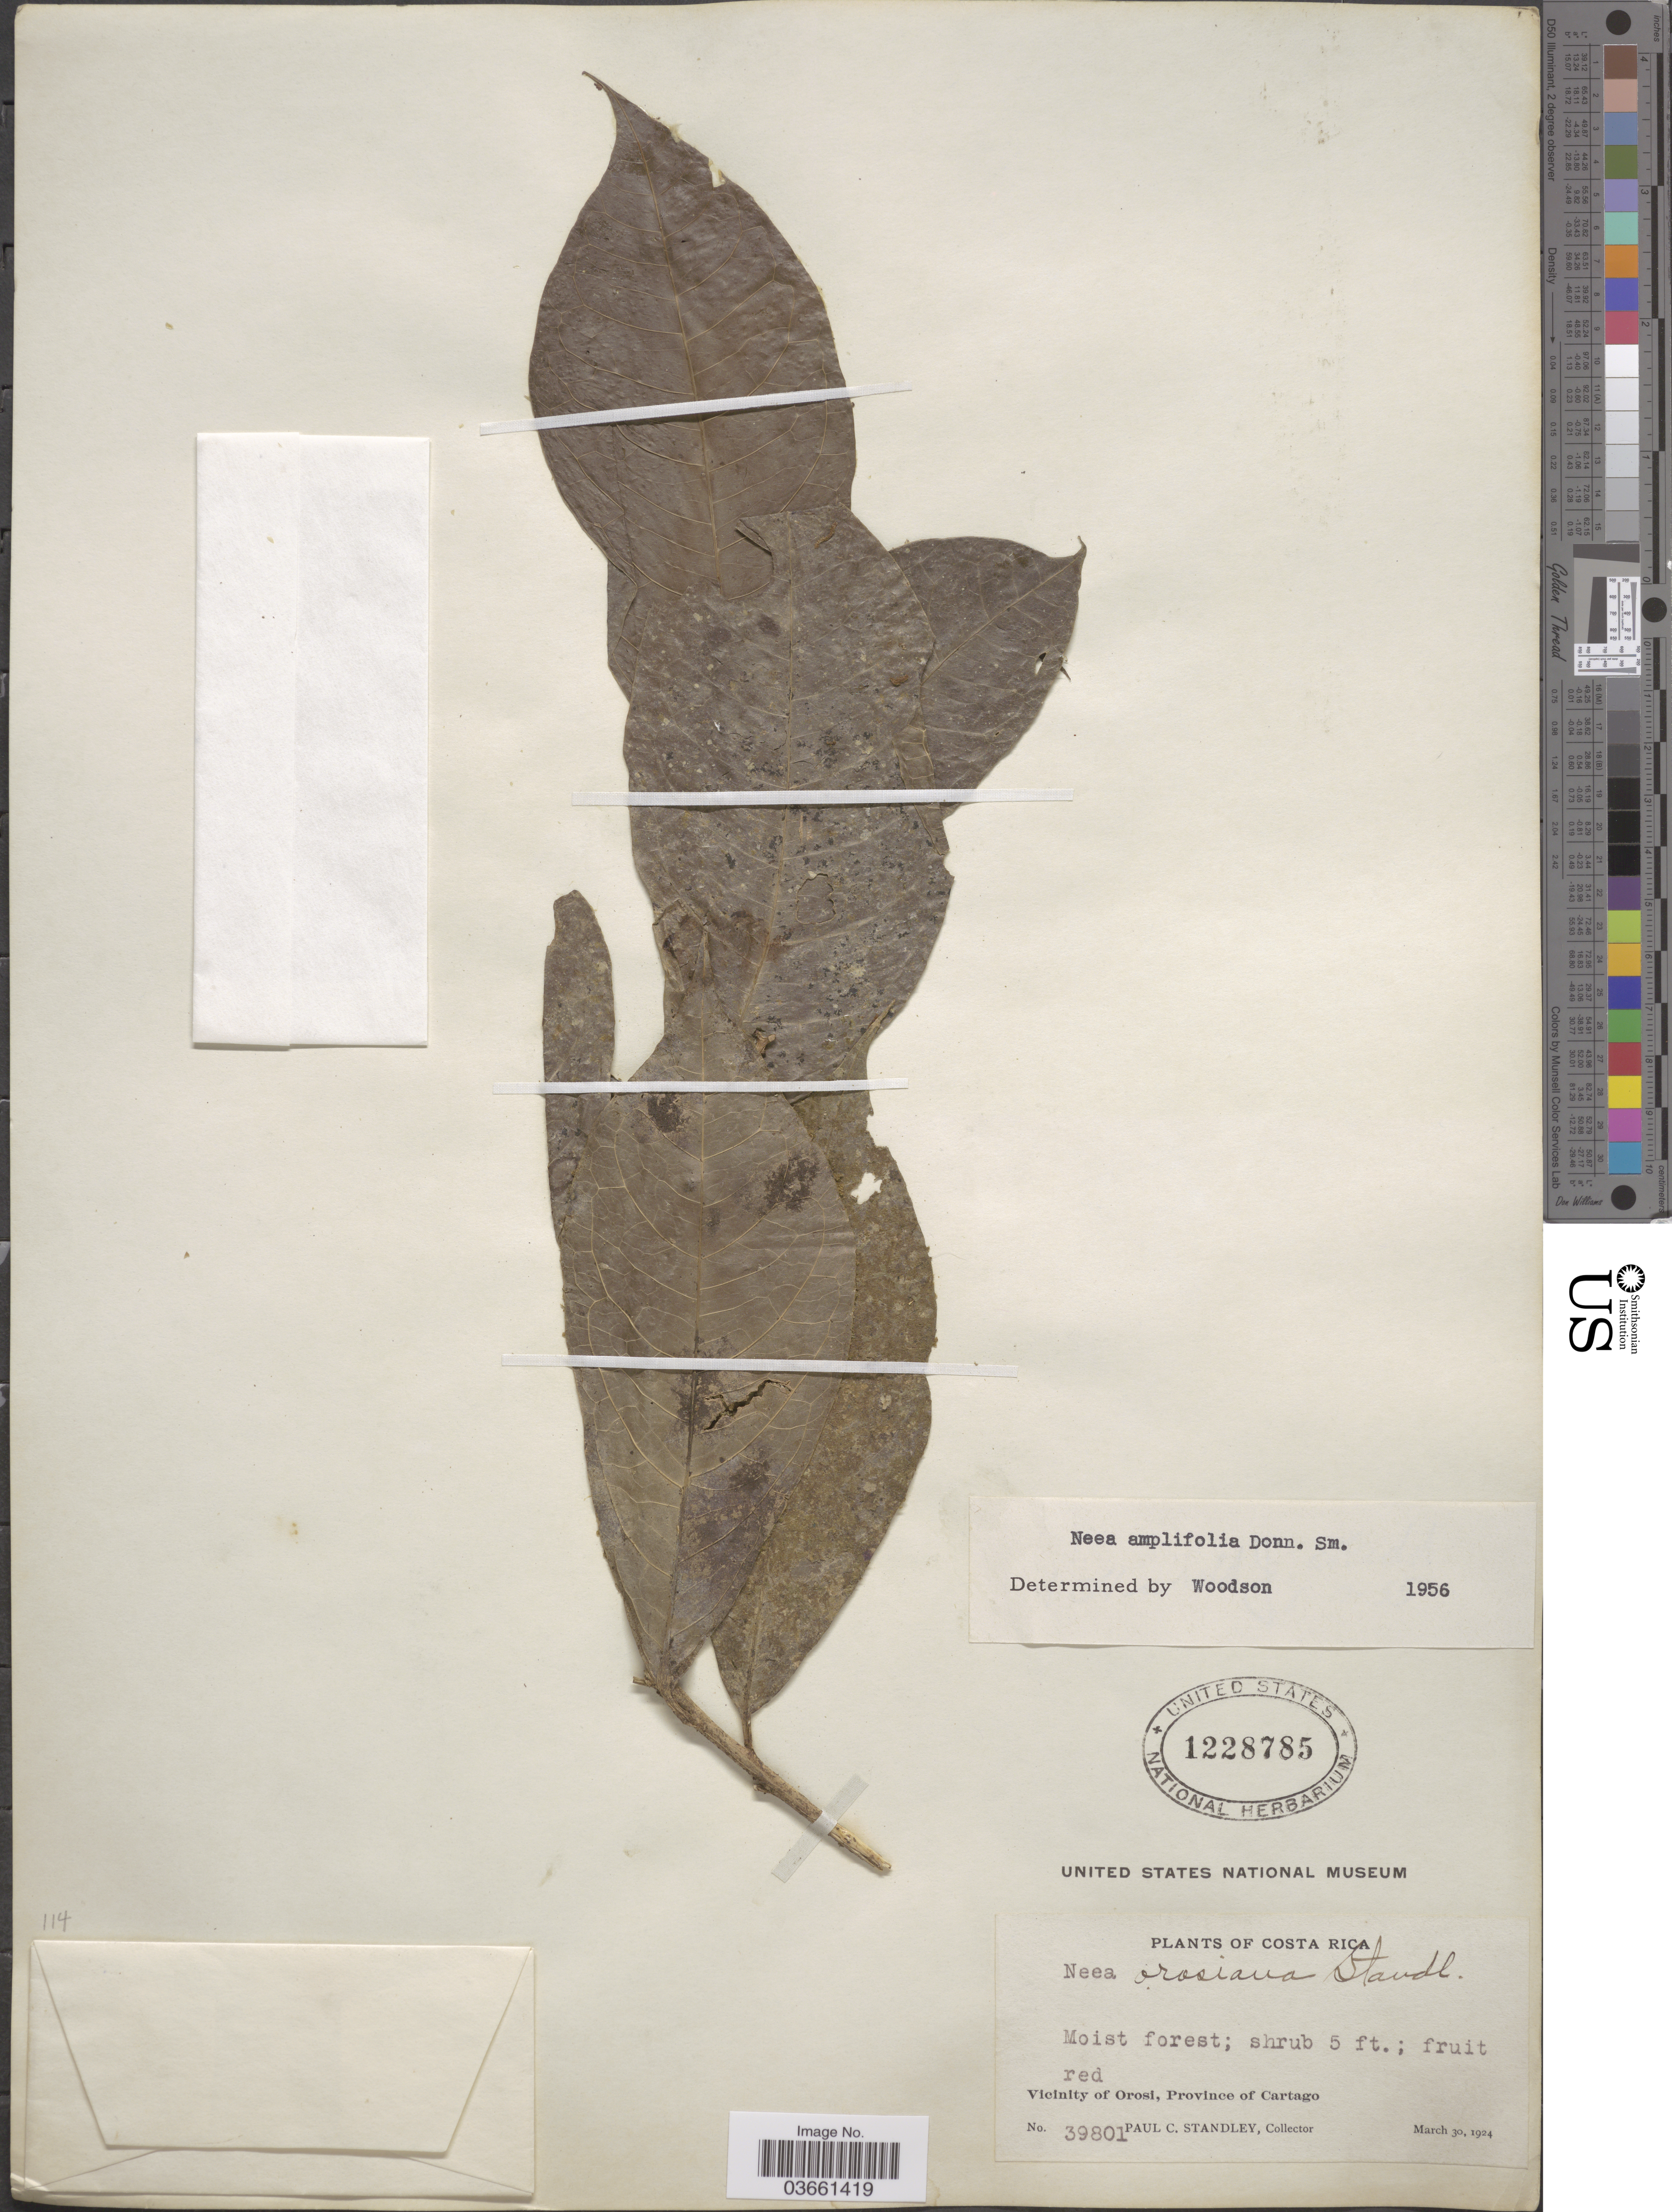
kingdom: Plantae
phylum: Tracheophyta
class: Magnoliopsida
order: Caryophyllales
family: Nyctaginaceae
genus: Neea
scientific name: Neea amplifolia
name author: Donn. Sm.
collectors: P. C. Standley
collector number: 39801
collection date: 1924-03-30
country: Costa Rica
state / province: Cartago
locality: Vicinity of Orosi.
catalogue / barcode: US 1228785